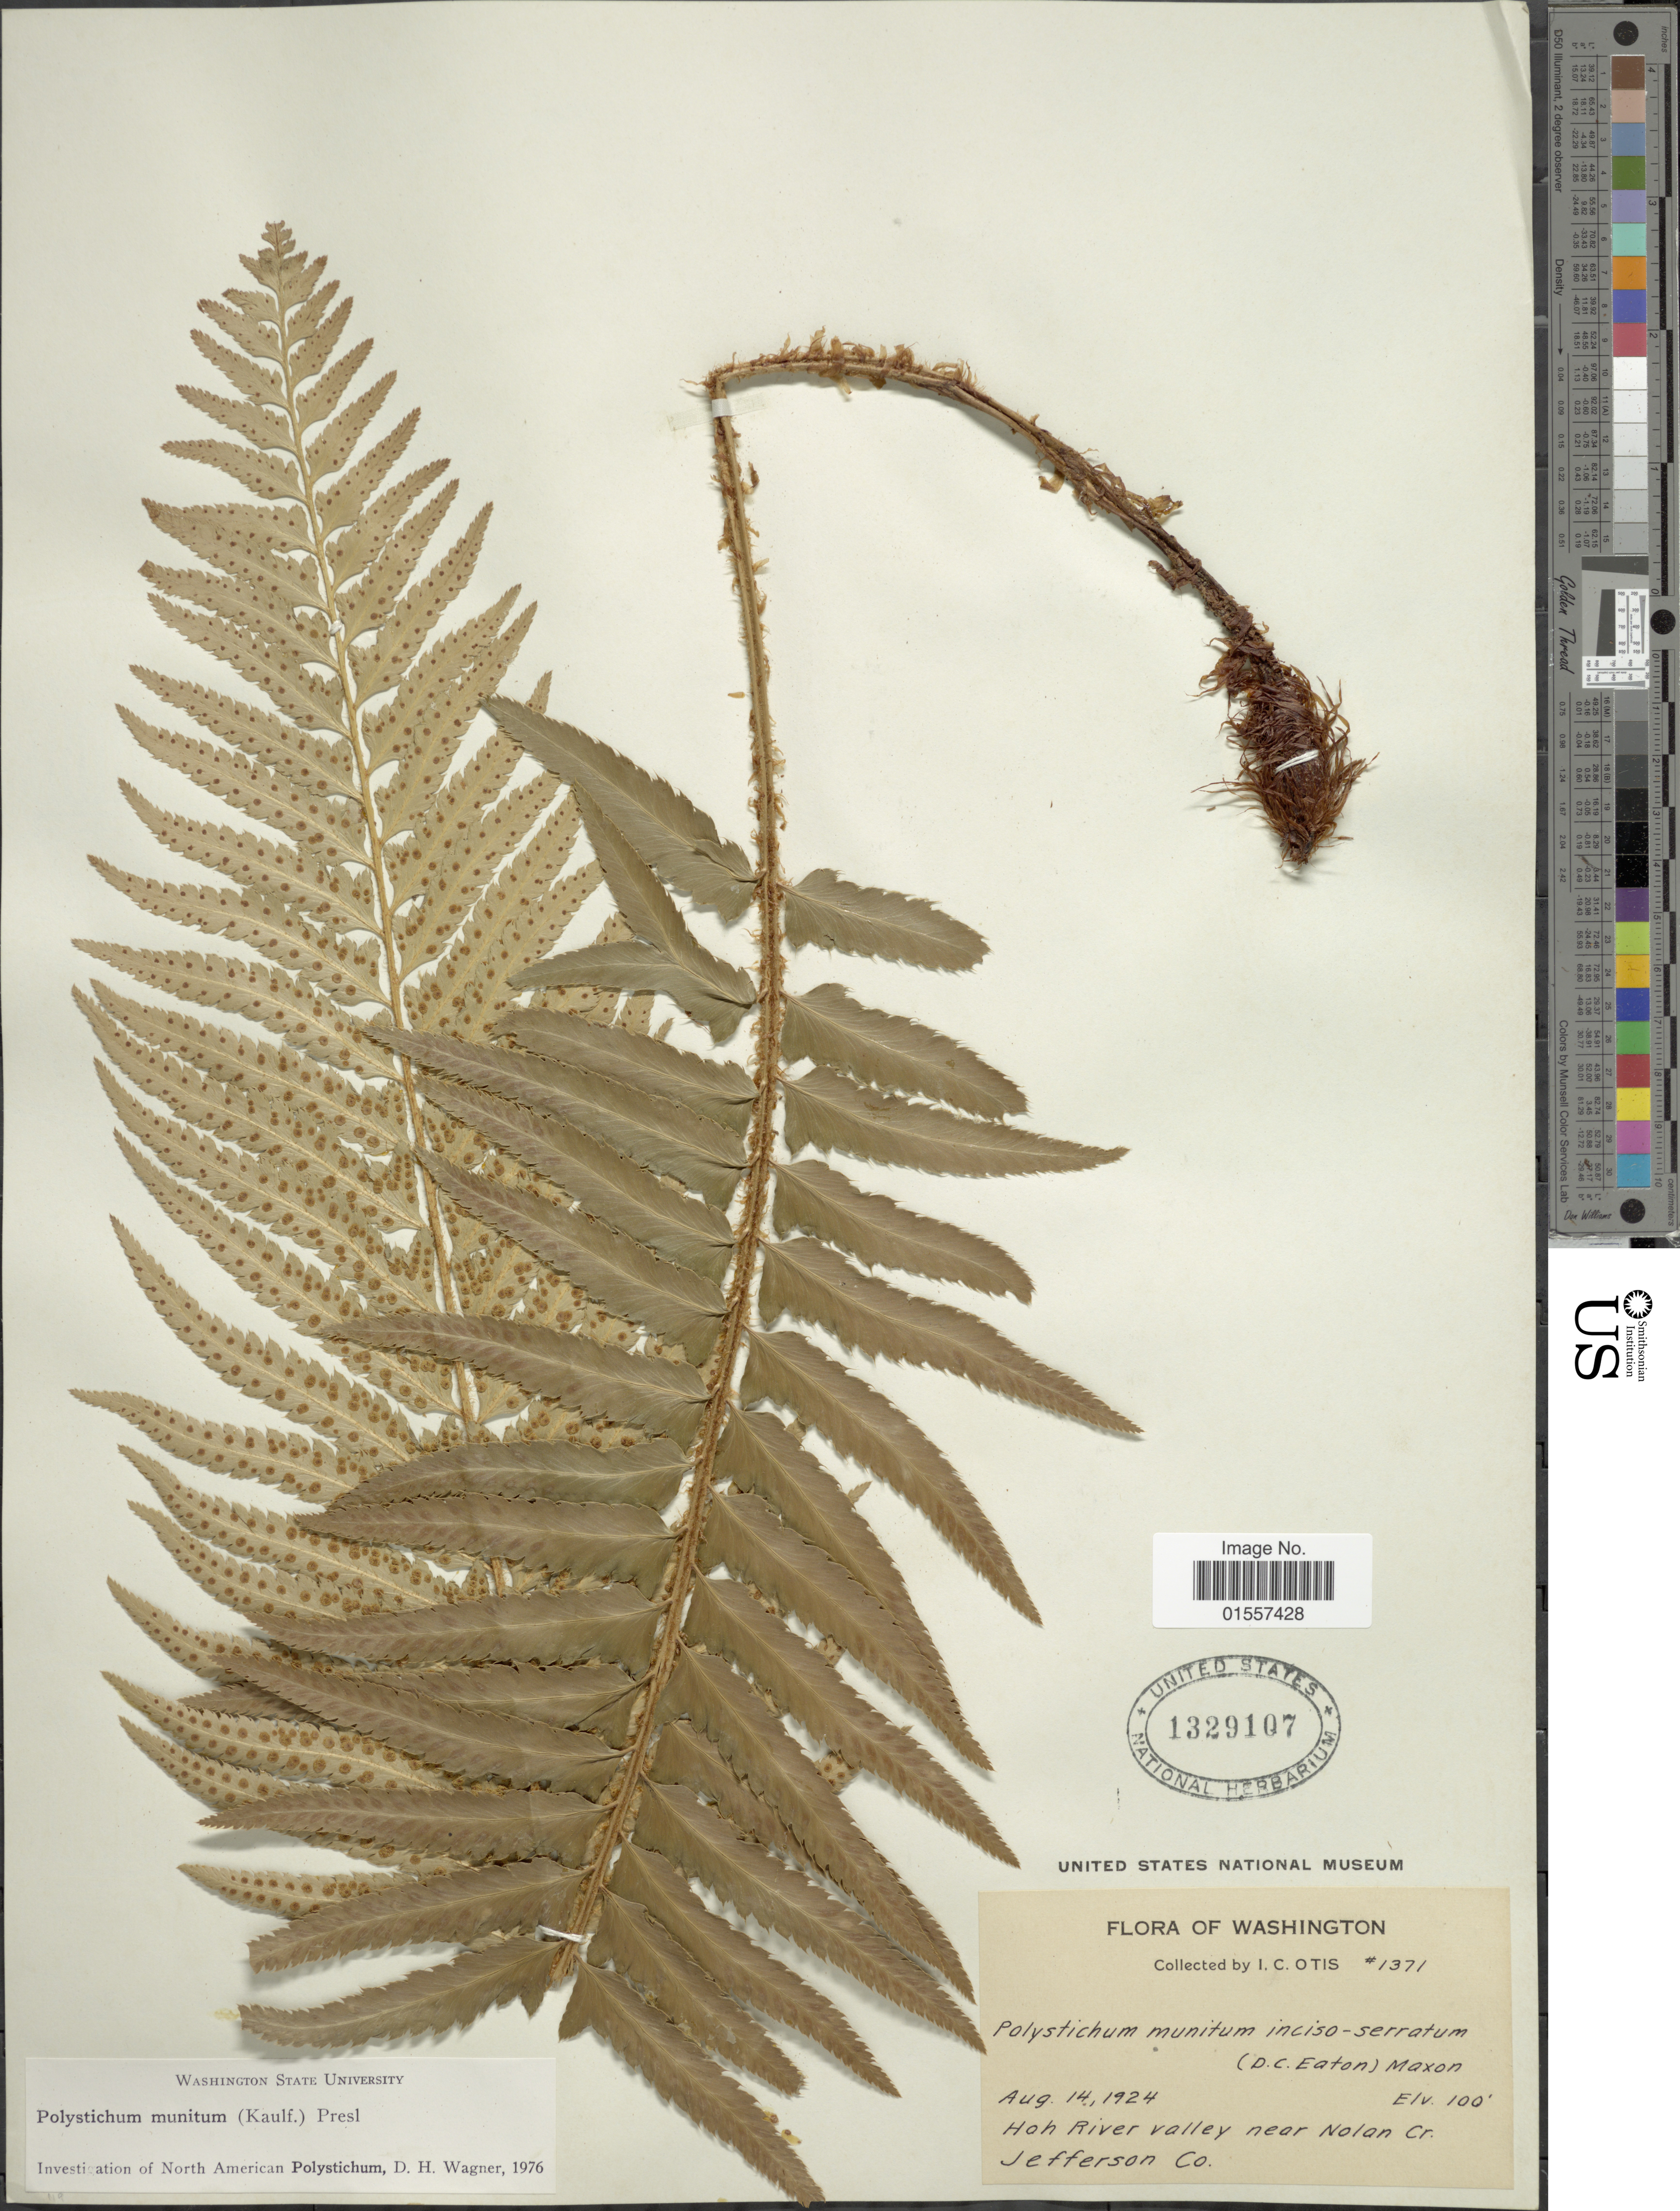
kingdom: Plantae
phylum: Tracheophyta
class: Polypodiopsida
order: Polypodiales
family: Dryopteridaceae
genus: Polystichum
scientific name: Polystichum munitum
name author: (Kaulf.) C. Presl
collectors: I. C. Otis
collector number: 1371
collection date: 1924-08-14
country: United States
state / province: Washington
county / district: Jefferson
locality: Washington, Hoh River valley near Nolan Cr., Jefferson Co.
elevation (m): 30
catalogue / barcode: US 1329107